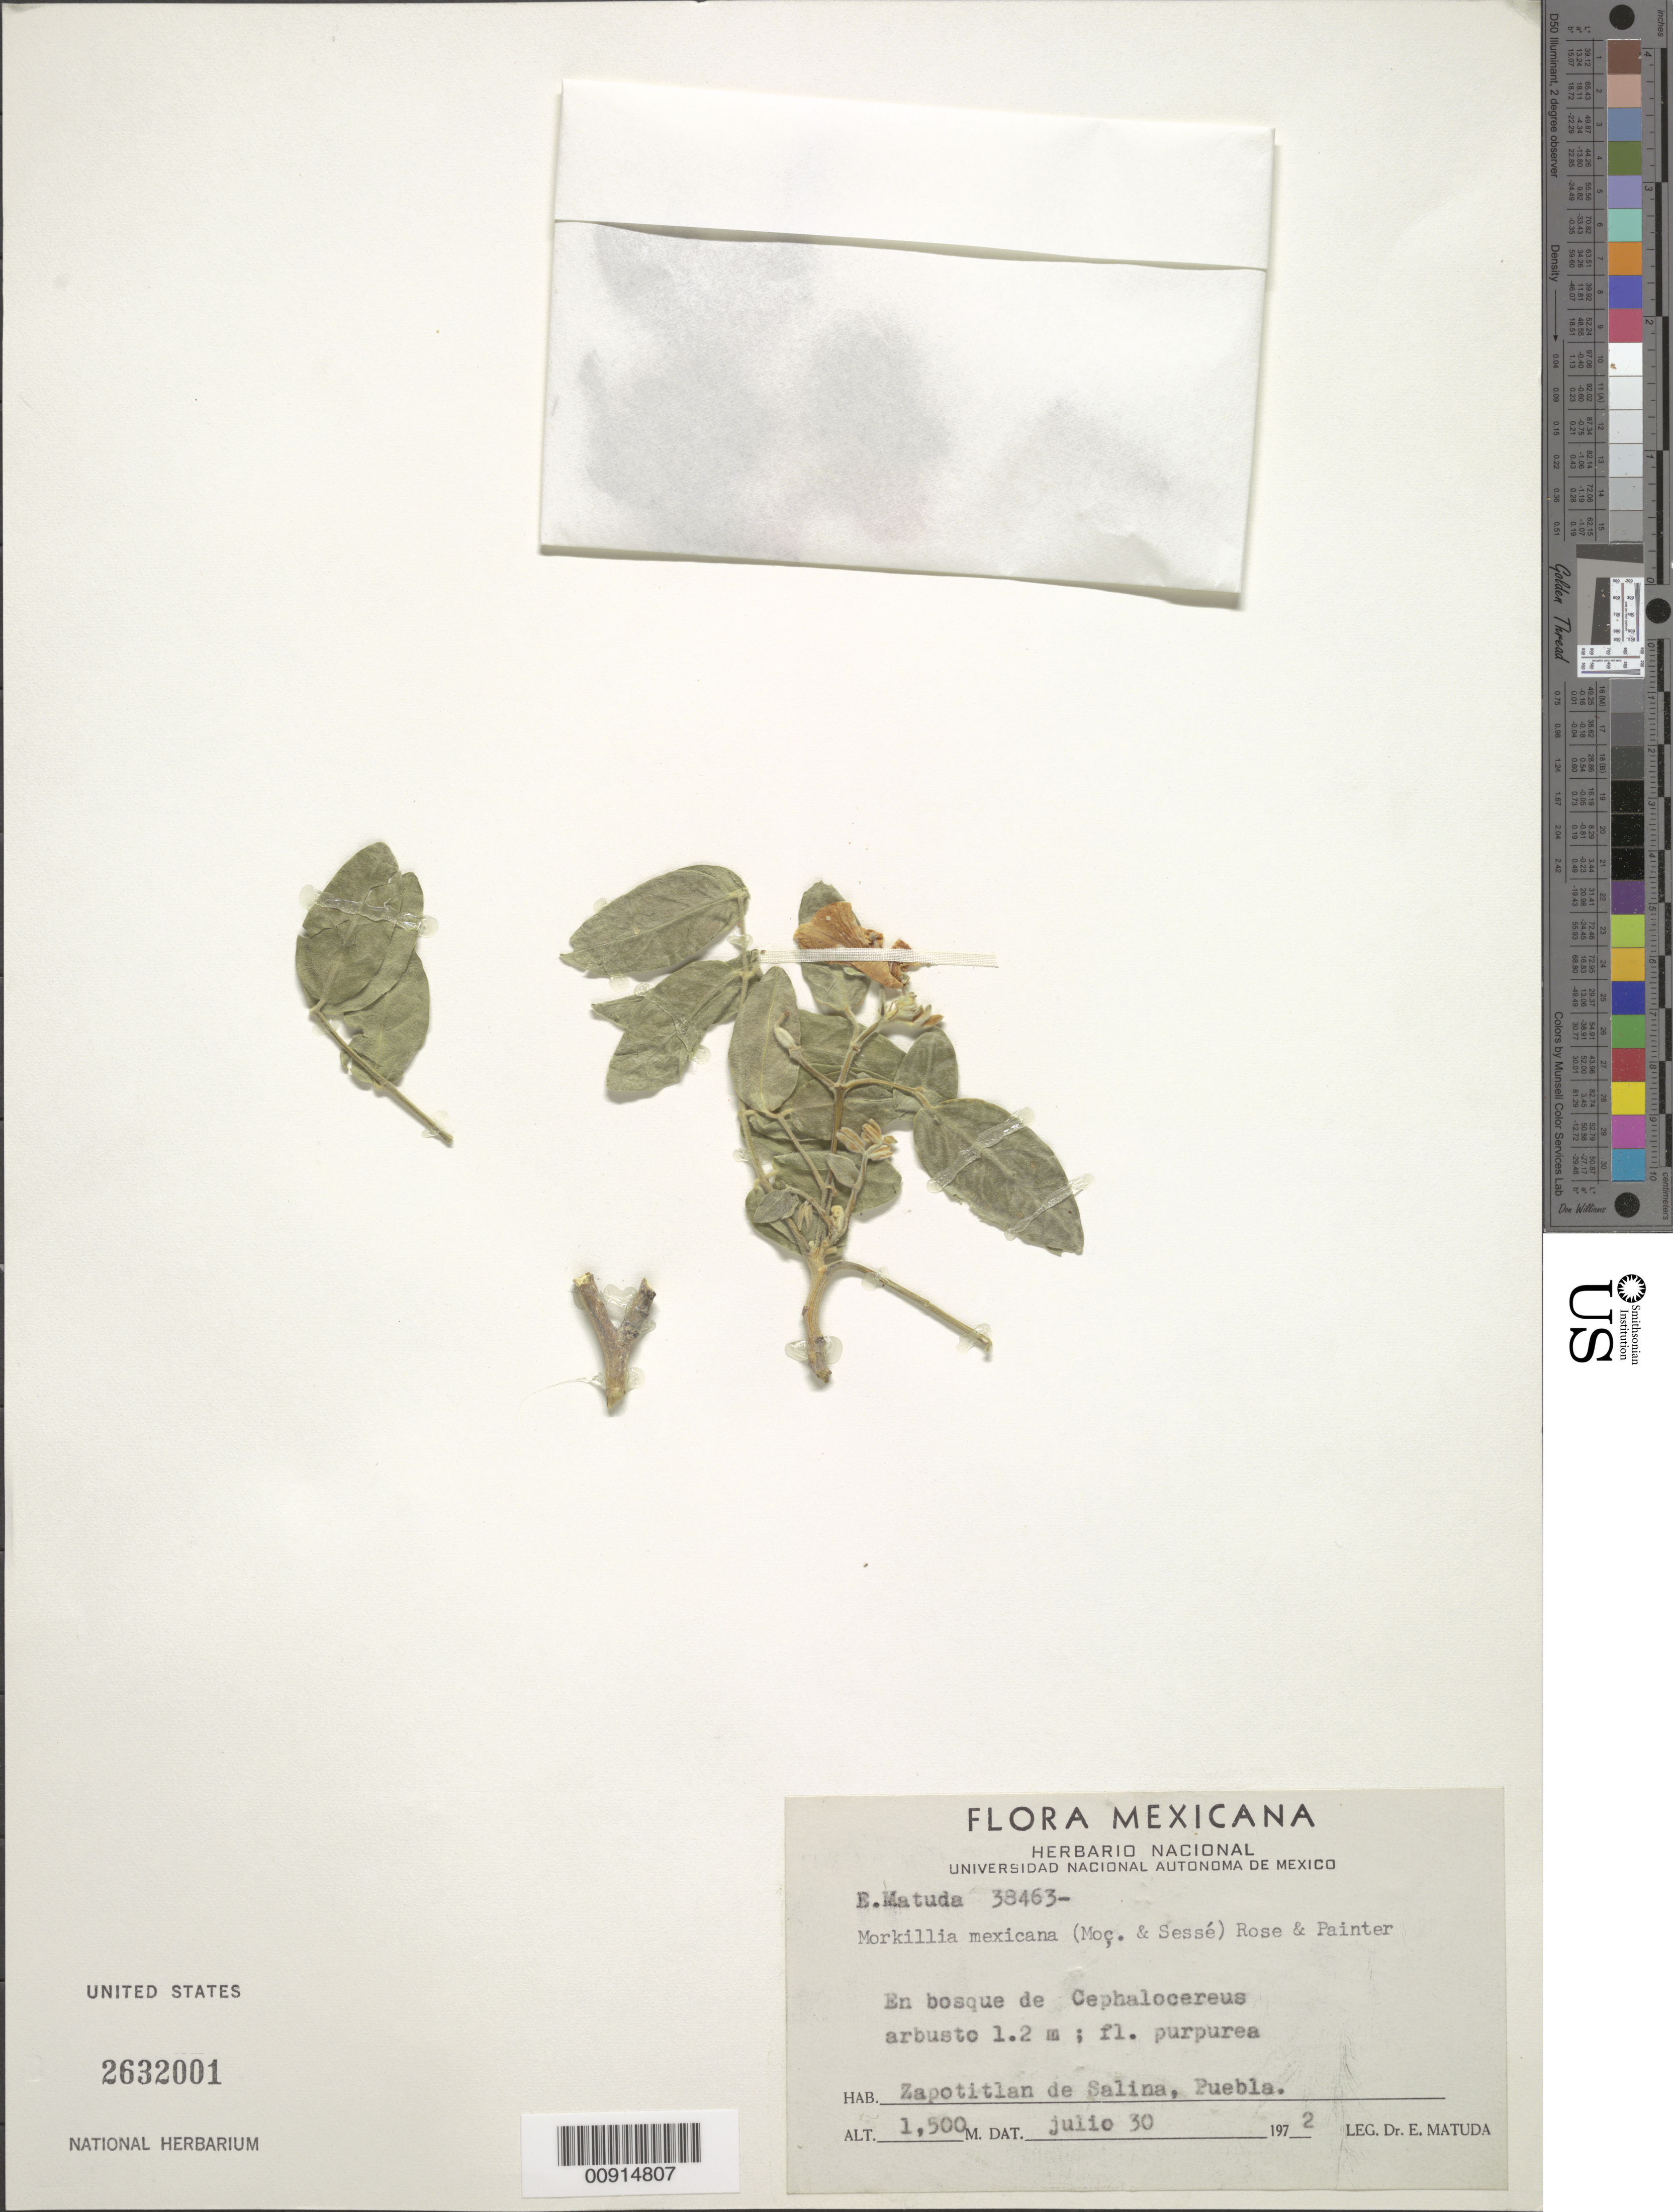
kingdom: Plantae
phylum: Tracheophyta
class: Magnoliopsida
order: Zygophyllales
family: Zygophyllaceae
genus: Morkillia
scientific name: Morkillia mexicana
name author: (Moc. & Sessé ex DC.) Rose & Painter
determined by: Strong, Mark T., (BOT), Smithsonian Institution - National Museum of Natural History (UNITED STATES)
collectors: E. Matuda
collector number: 38463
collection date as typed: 30 Jul 1972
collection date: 1972-07-30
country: Mexico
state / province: Puebla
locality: Zapotitlán de Salina, Puebla.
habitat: En bosque de Cephalocereus.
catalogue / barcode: US 2632001